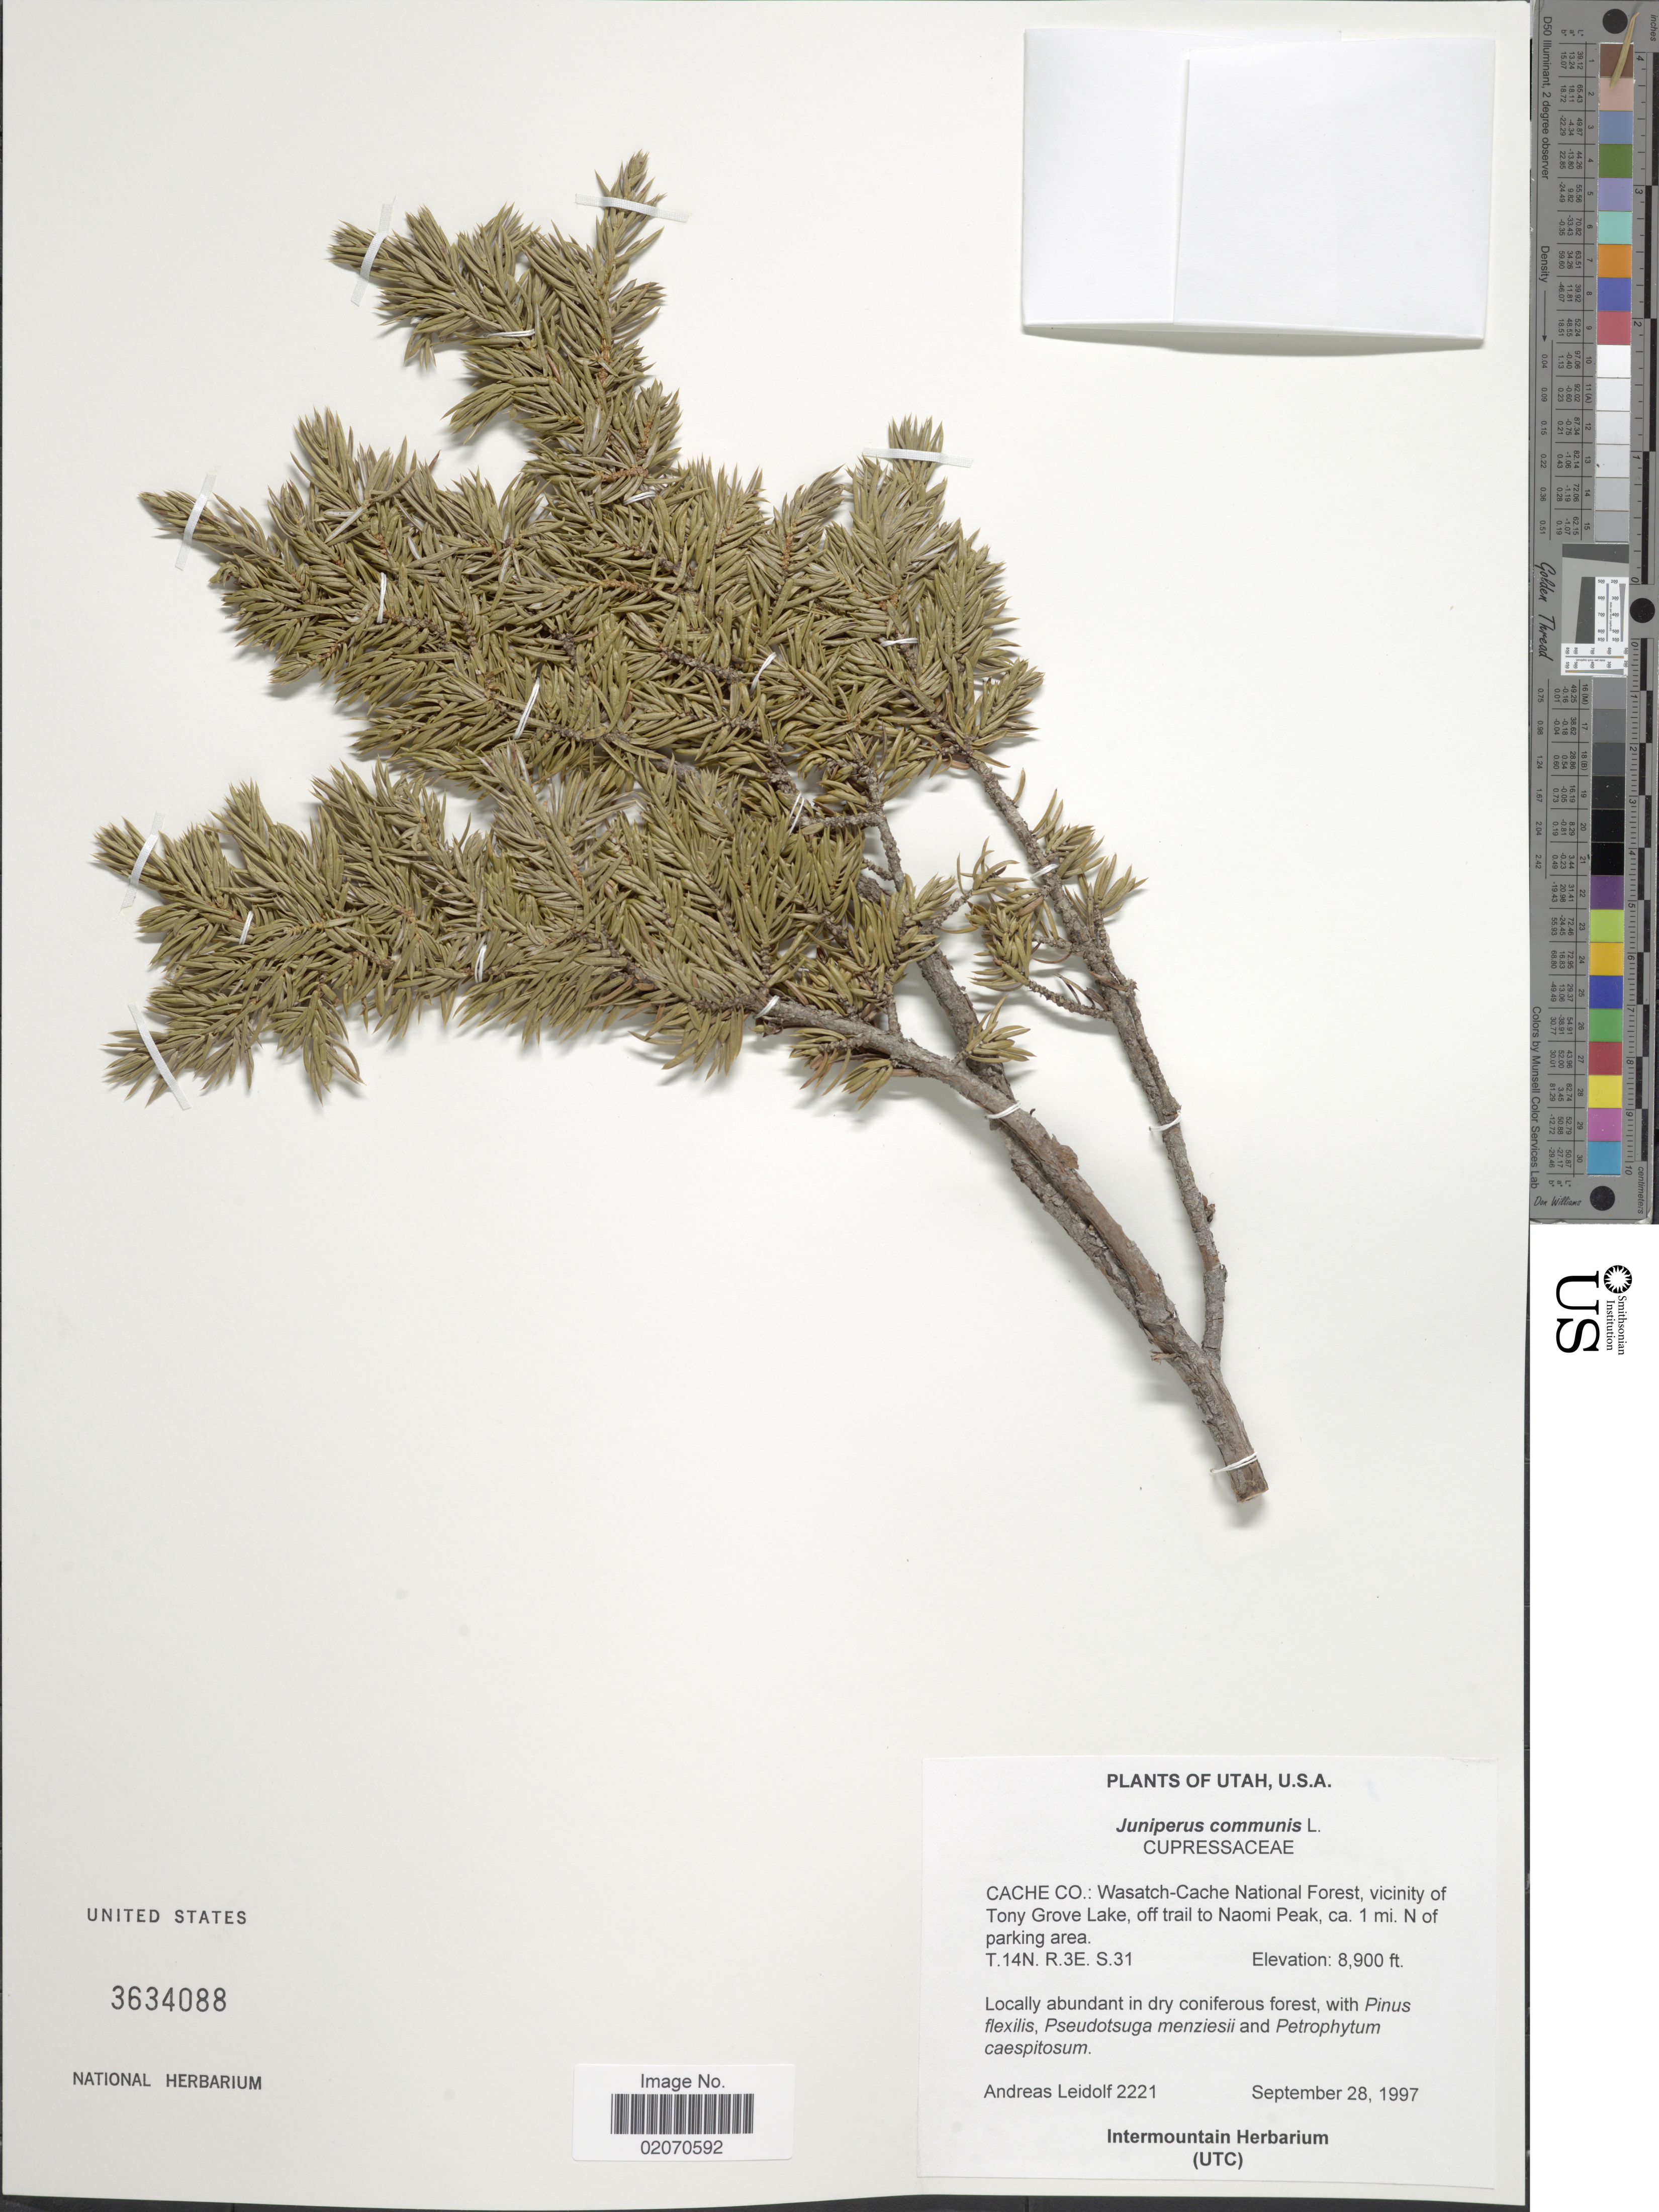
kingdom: Plantae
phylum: Tracheophyta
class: Pinopsida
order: Pinales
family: Cupressaceae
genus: Juniperus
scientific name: Juniperus communis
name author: L.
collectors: A. Leidolf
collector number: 2221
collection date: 1997-09-28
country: United States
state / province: Utah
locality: Cache Co.: Wasatch-Cache National Forest, vicinity of Tony Grove Lake, off trail to Naomi Peak, ca. 1 mi. N. of parking area. T.14N. R.3E. S.31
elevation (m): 2713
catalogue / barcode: US 3634088